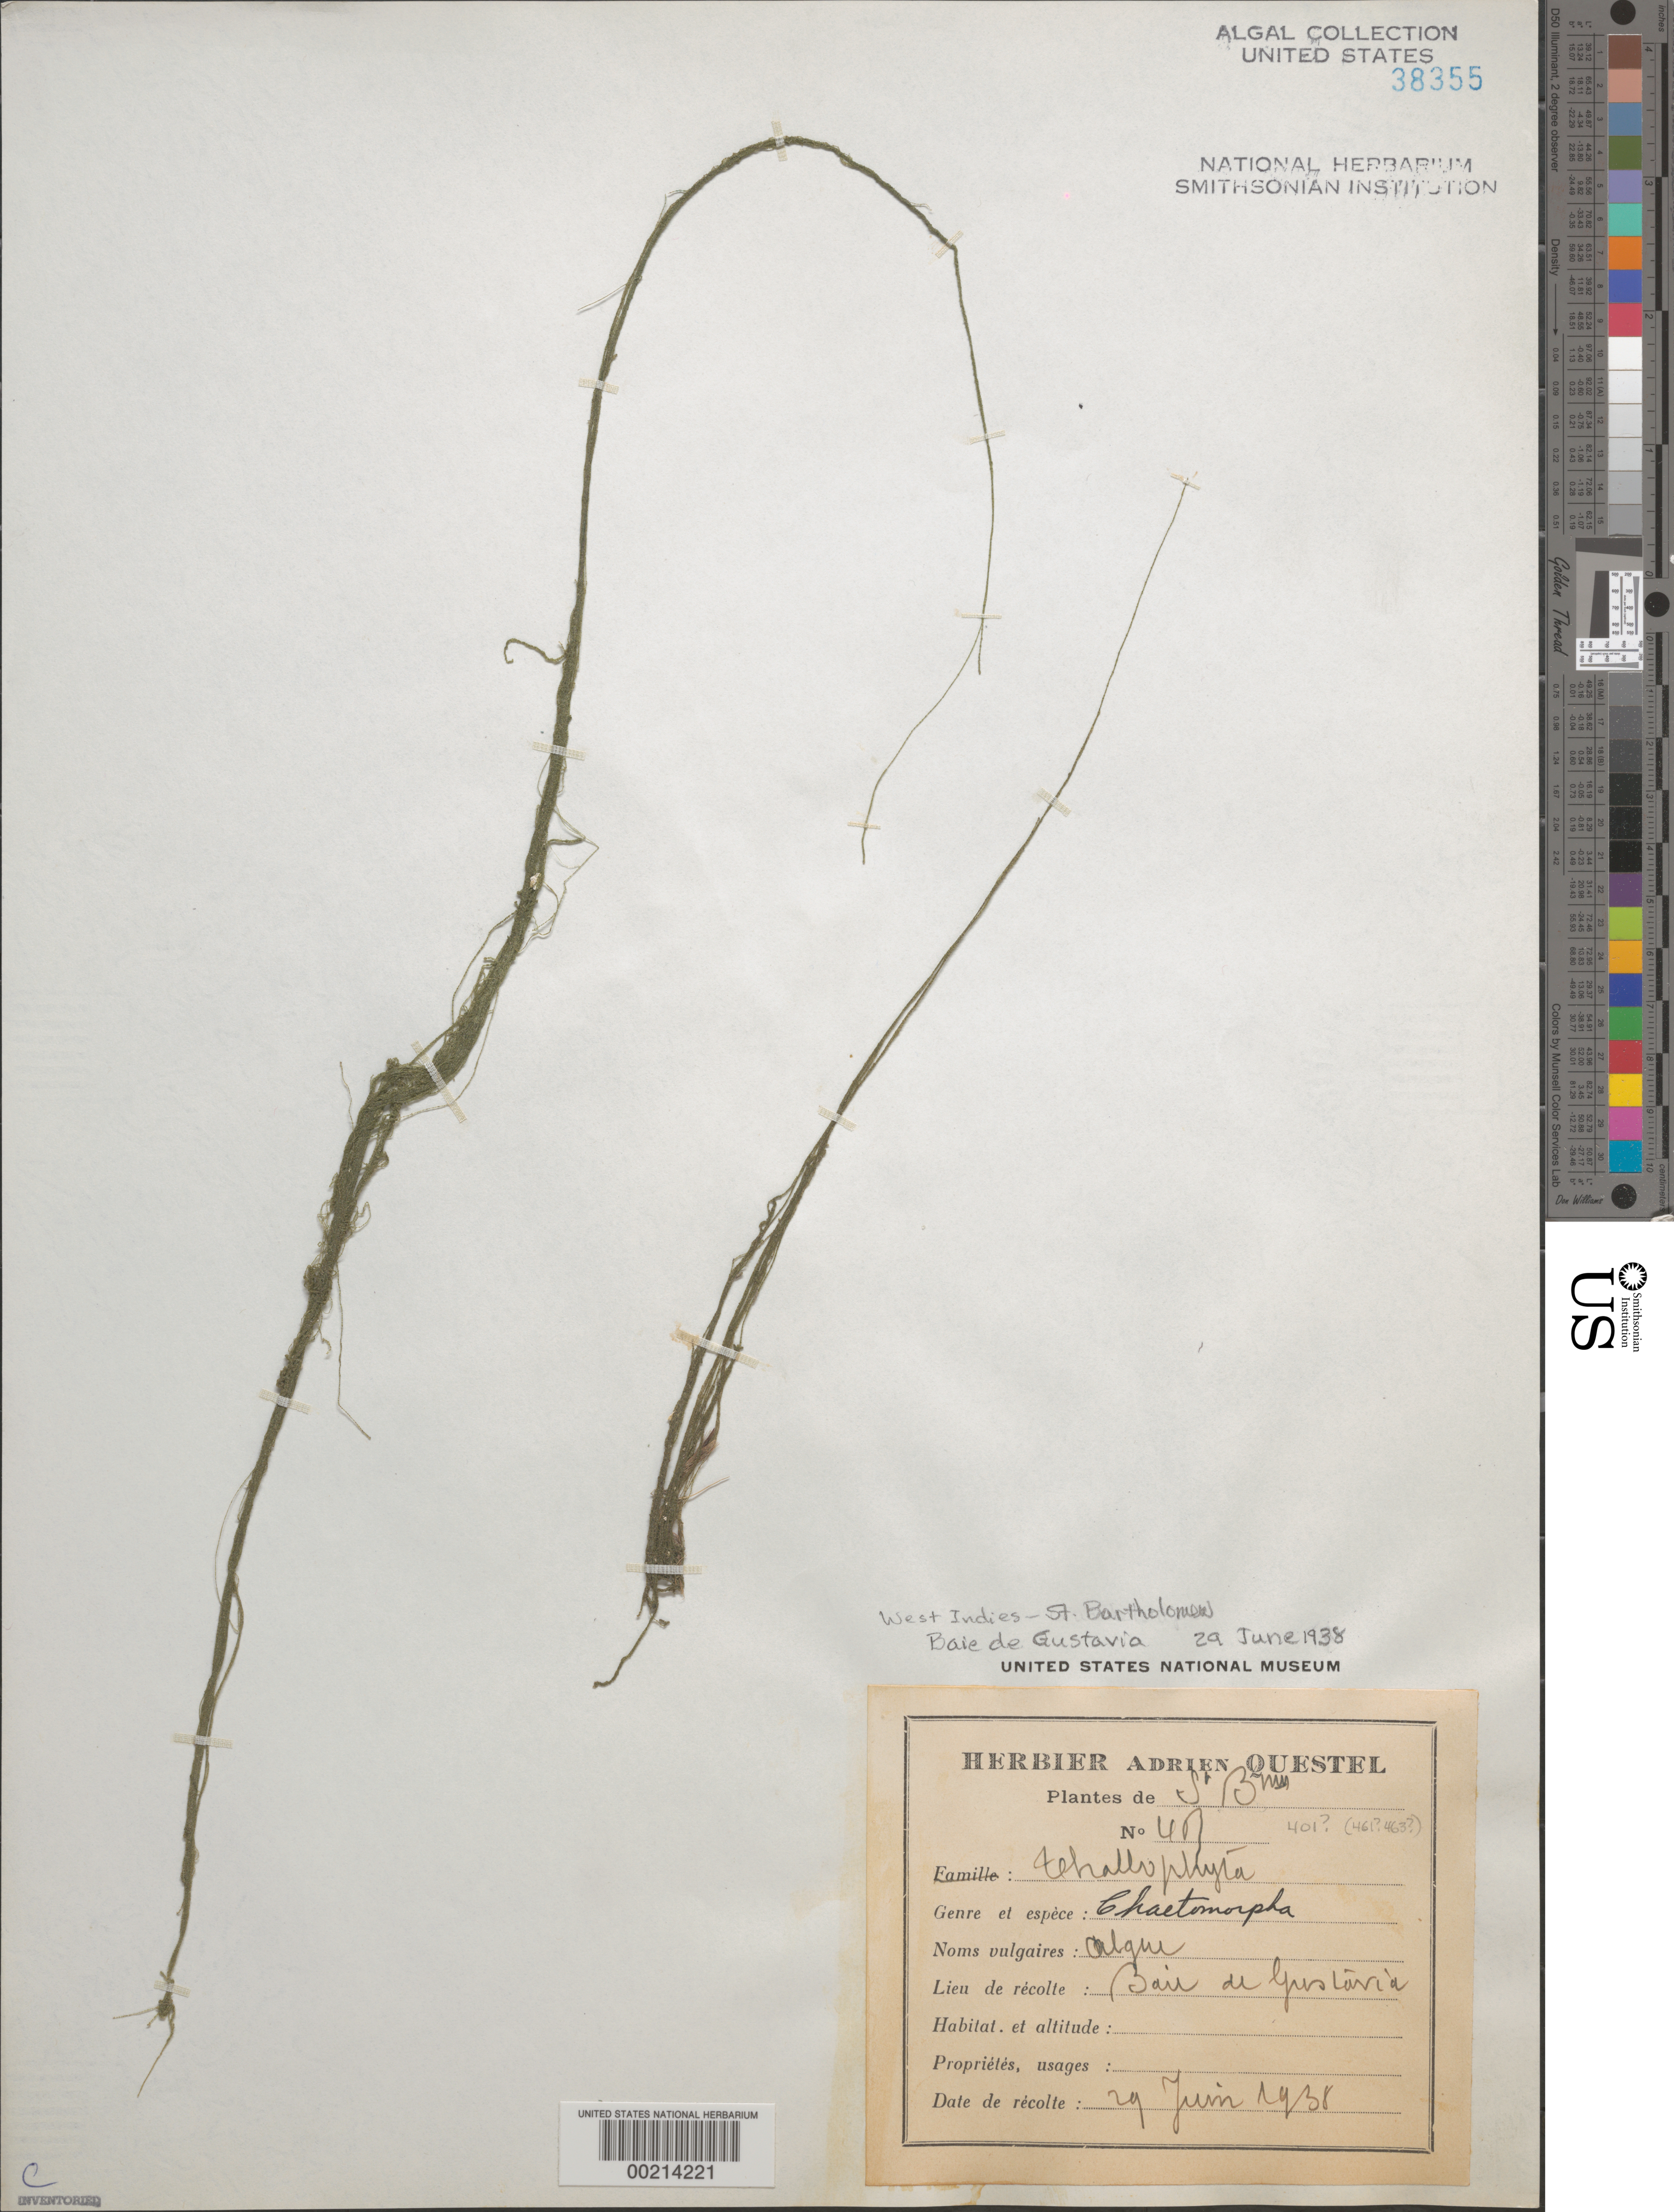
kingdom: Plantae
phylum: Chlorophyta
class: Ulvophyceae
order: Cladophorales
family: Cladophoraceae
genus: Chaetomorpha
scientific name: Chaetomorpha sp.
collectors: A. Questel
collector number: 401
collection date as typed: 29 Jun 1938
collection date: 1938-06-29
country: Saint Barthélemy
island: St. Barthélemy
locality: Baie de Gustavia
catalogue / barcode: US 38355